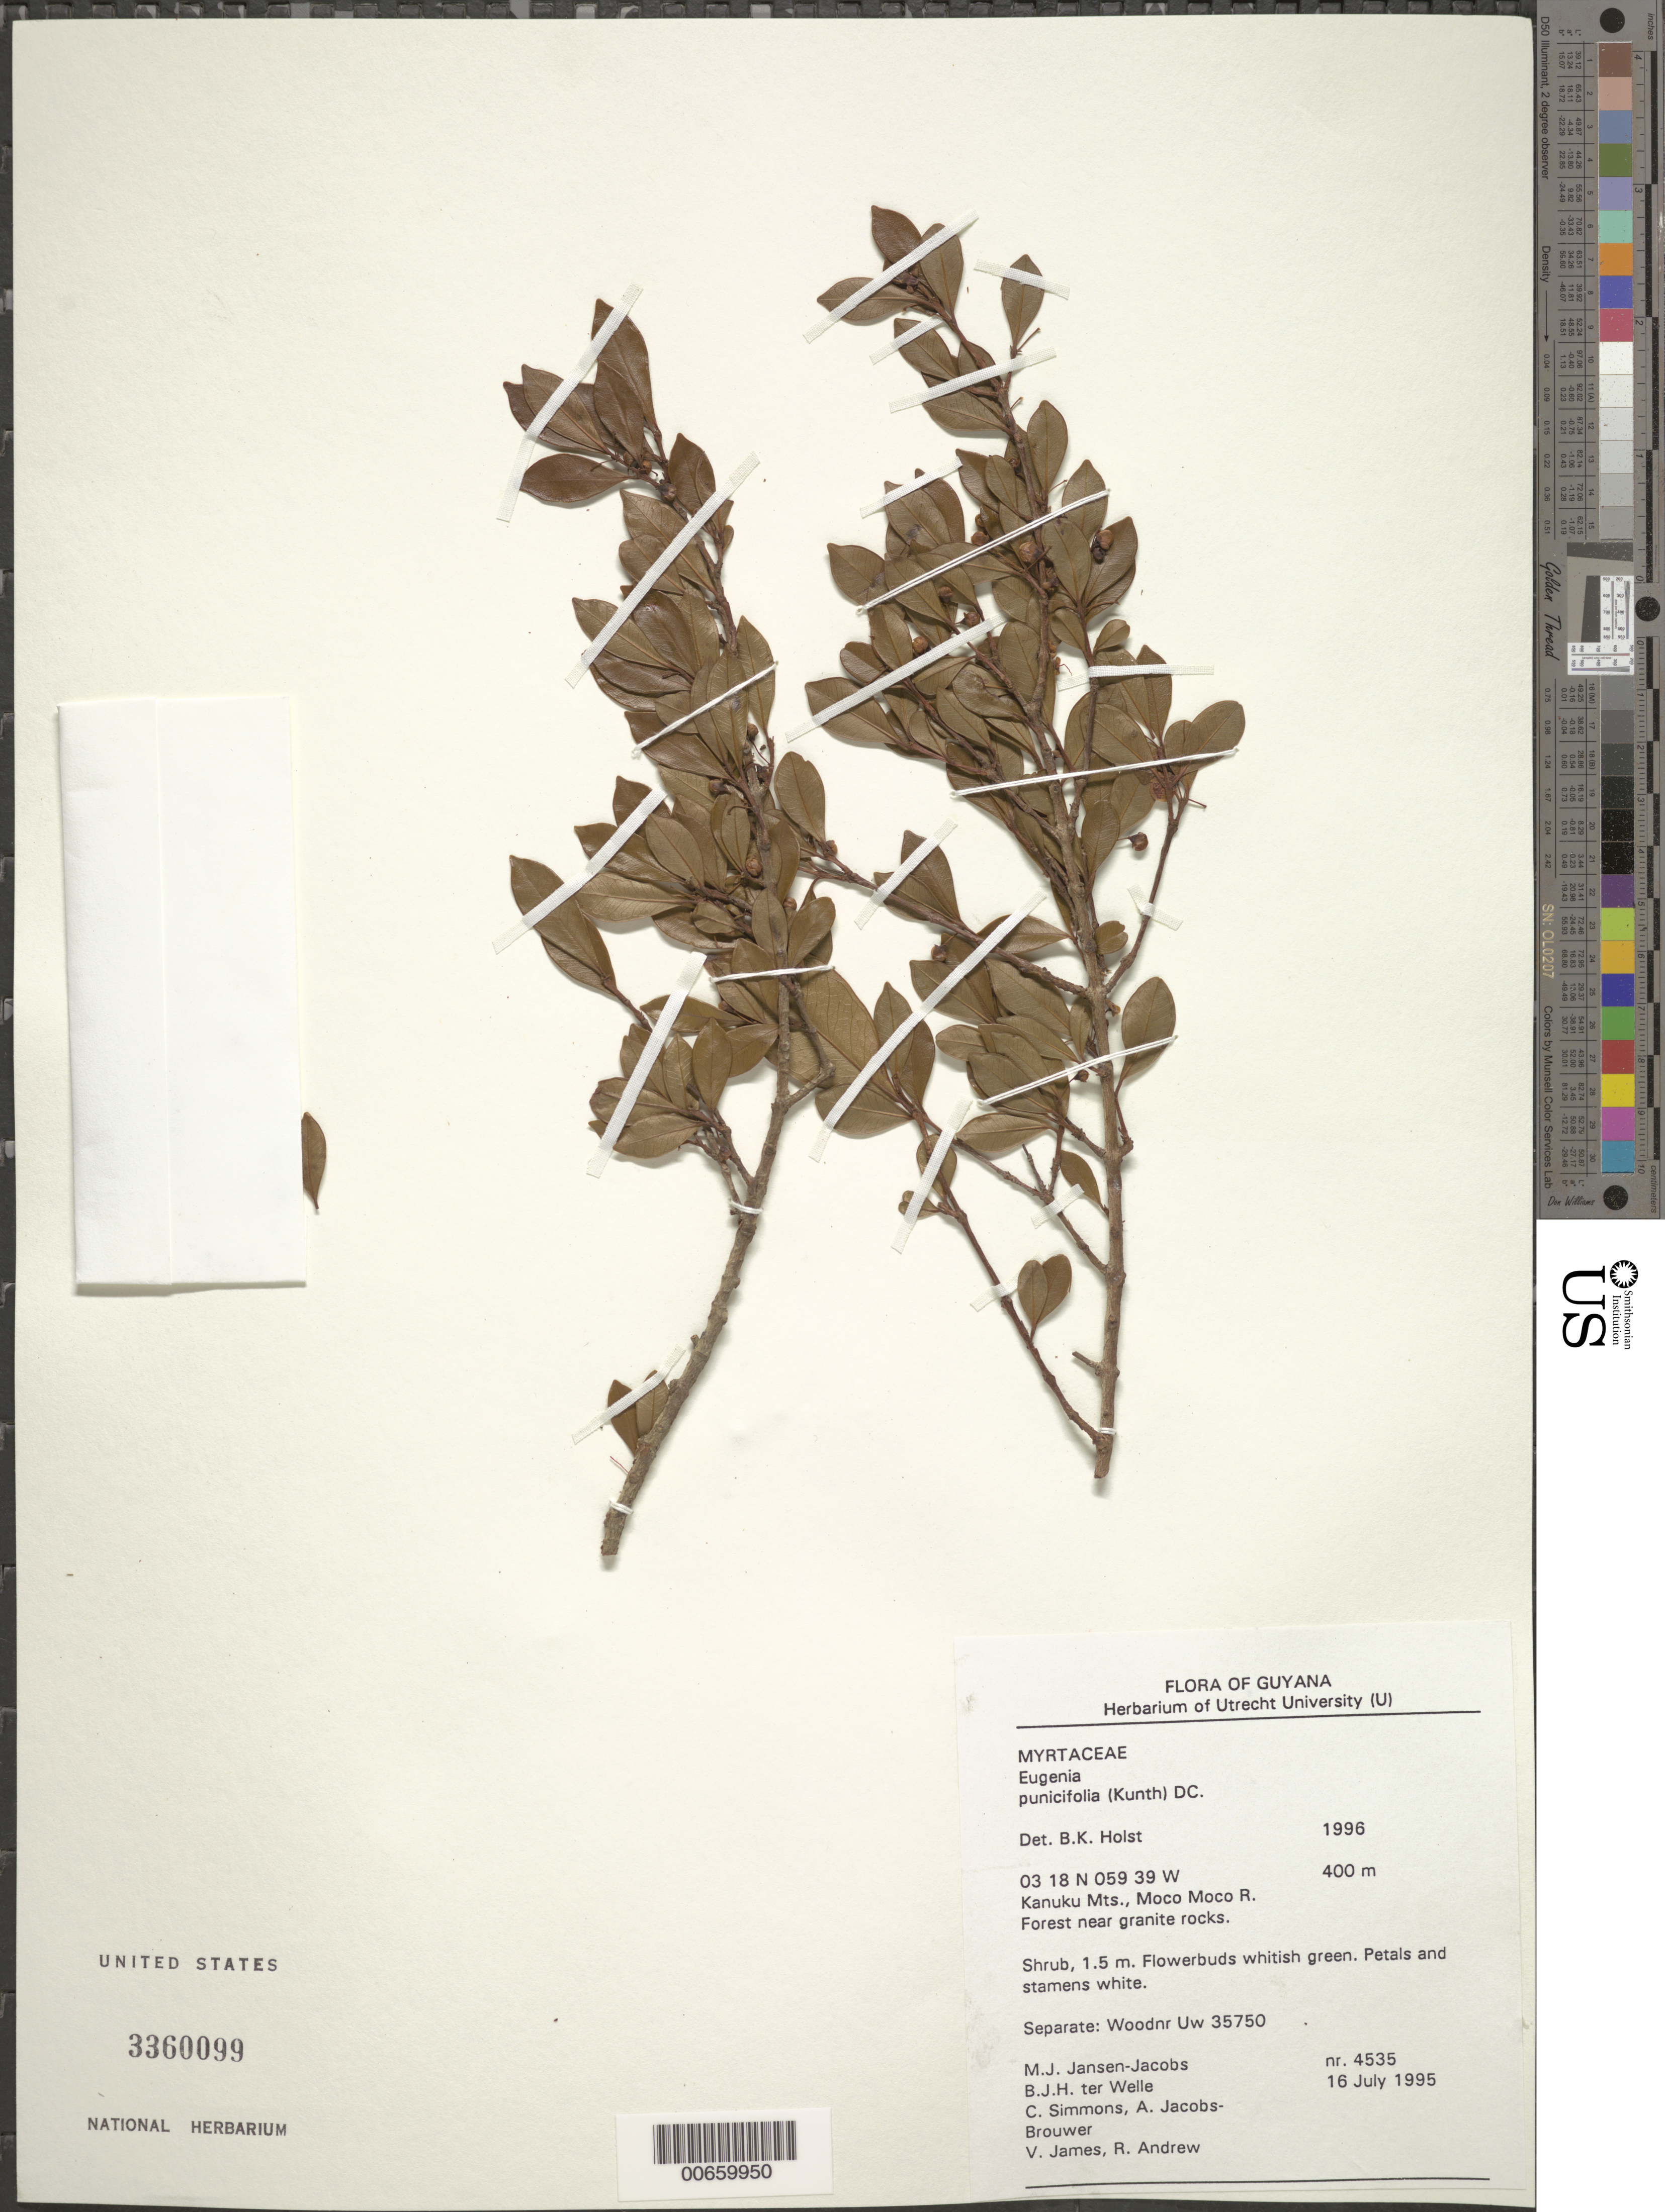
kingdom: Plantae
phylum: Tracheophyta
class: Magnoliopsida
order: Myrtales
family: Myrtaceae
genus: Eugenia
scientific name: Eugenia punicifolia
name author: (Kunth) DC.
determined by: Holst, Bruce K.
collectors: M. J. Jansen-Jacobs, B. Welle, C. Simmons, A. Jacobs-Brouwer, V. James & R. Andrew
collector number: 4535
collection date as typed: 16-Jul-95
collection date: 1995-07-16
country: Guyana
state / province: U. Takutu-U. Essequibo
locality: Moco Moco River, Kanuku Mts.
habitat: Forest near granite rocks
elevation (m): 400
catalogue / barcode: US 3360099